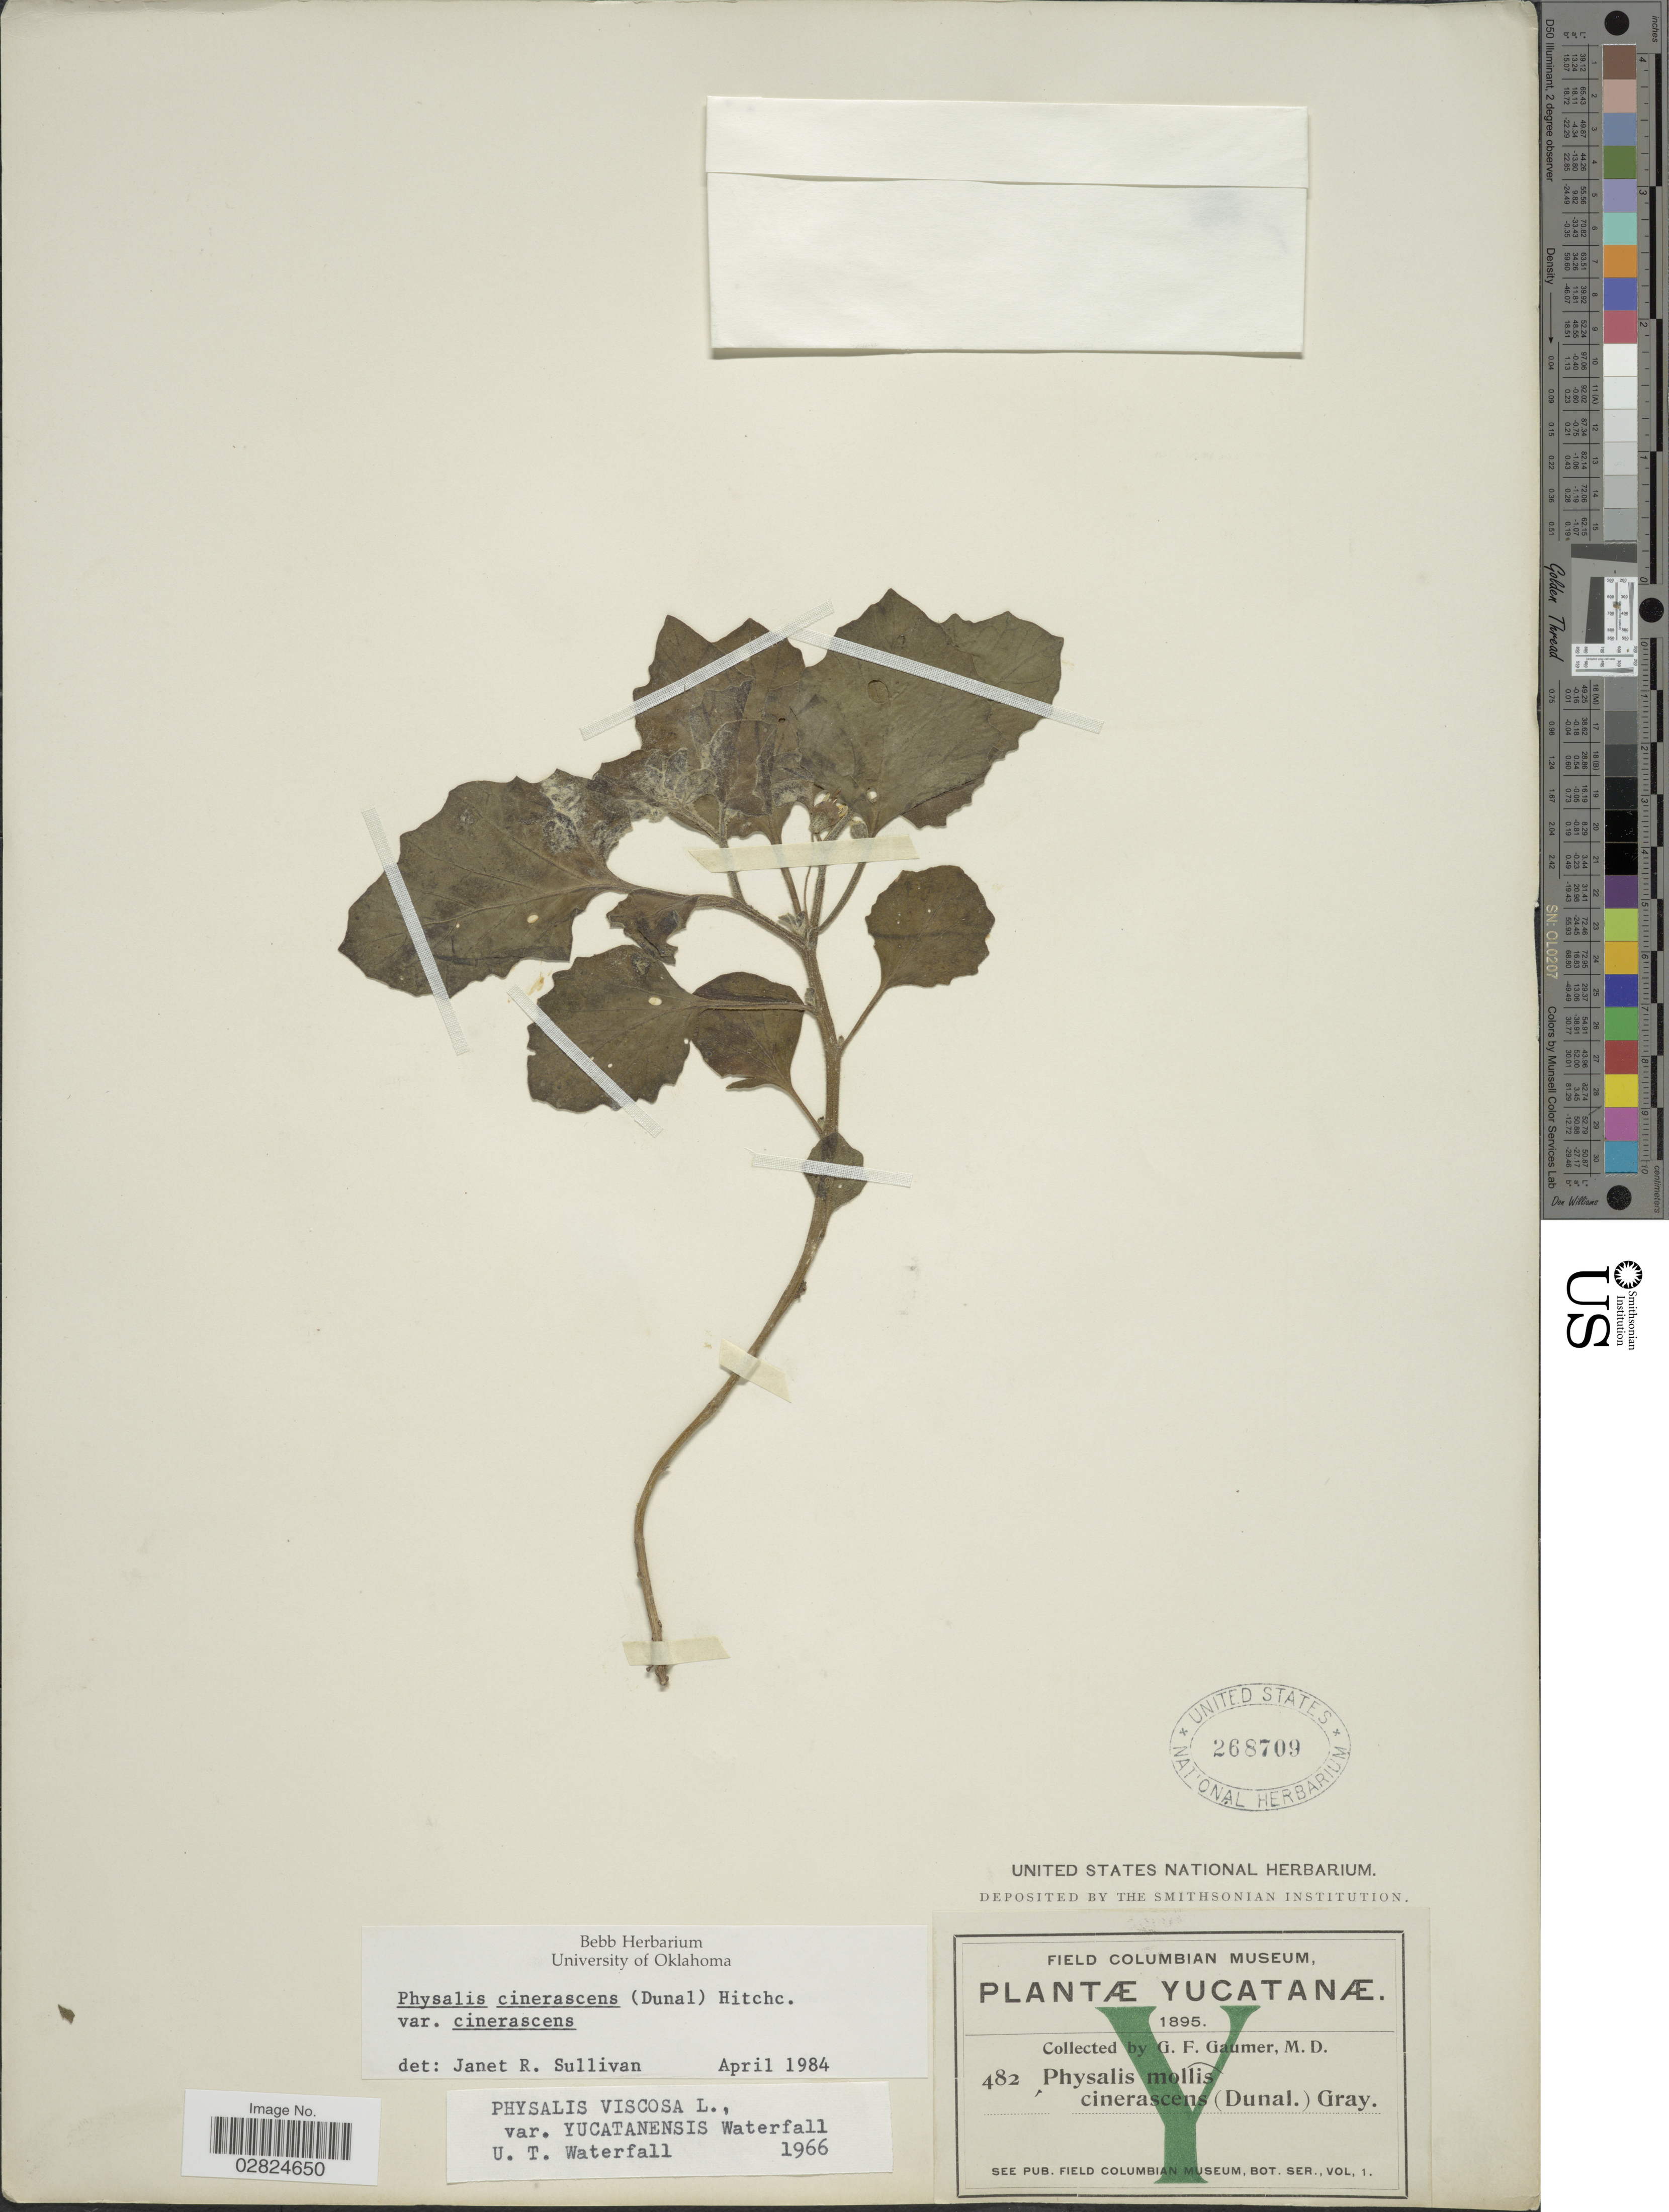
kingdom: Plantae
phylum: Tracheophyta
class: Magnoliopsida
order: Solanales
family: Solanaceae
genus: Physalis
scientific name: Physalis cinerascens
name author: (Dunal) Hitchc.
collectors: G. F. Gaumer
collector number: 482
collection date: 1895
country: Mexico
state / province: Yucatán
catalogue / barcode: US 268709